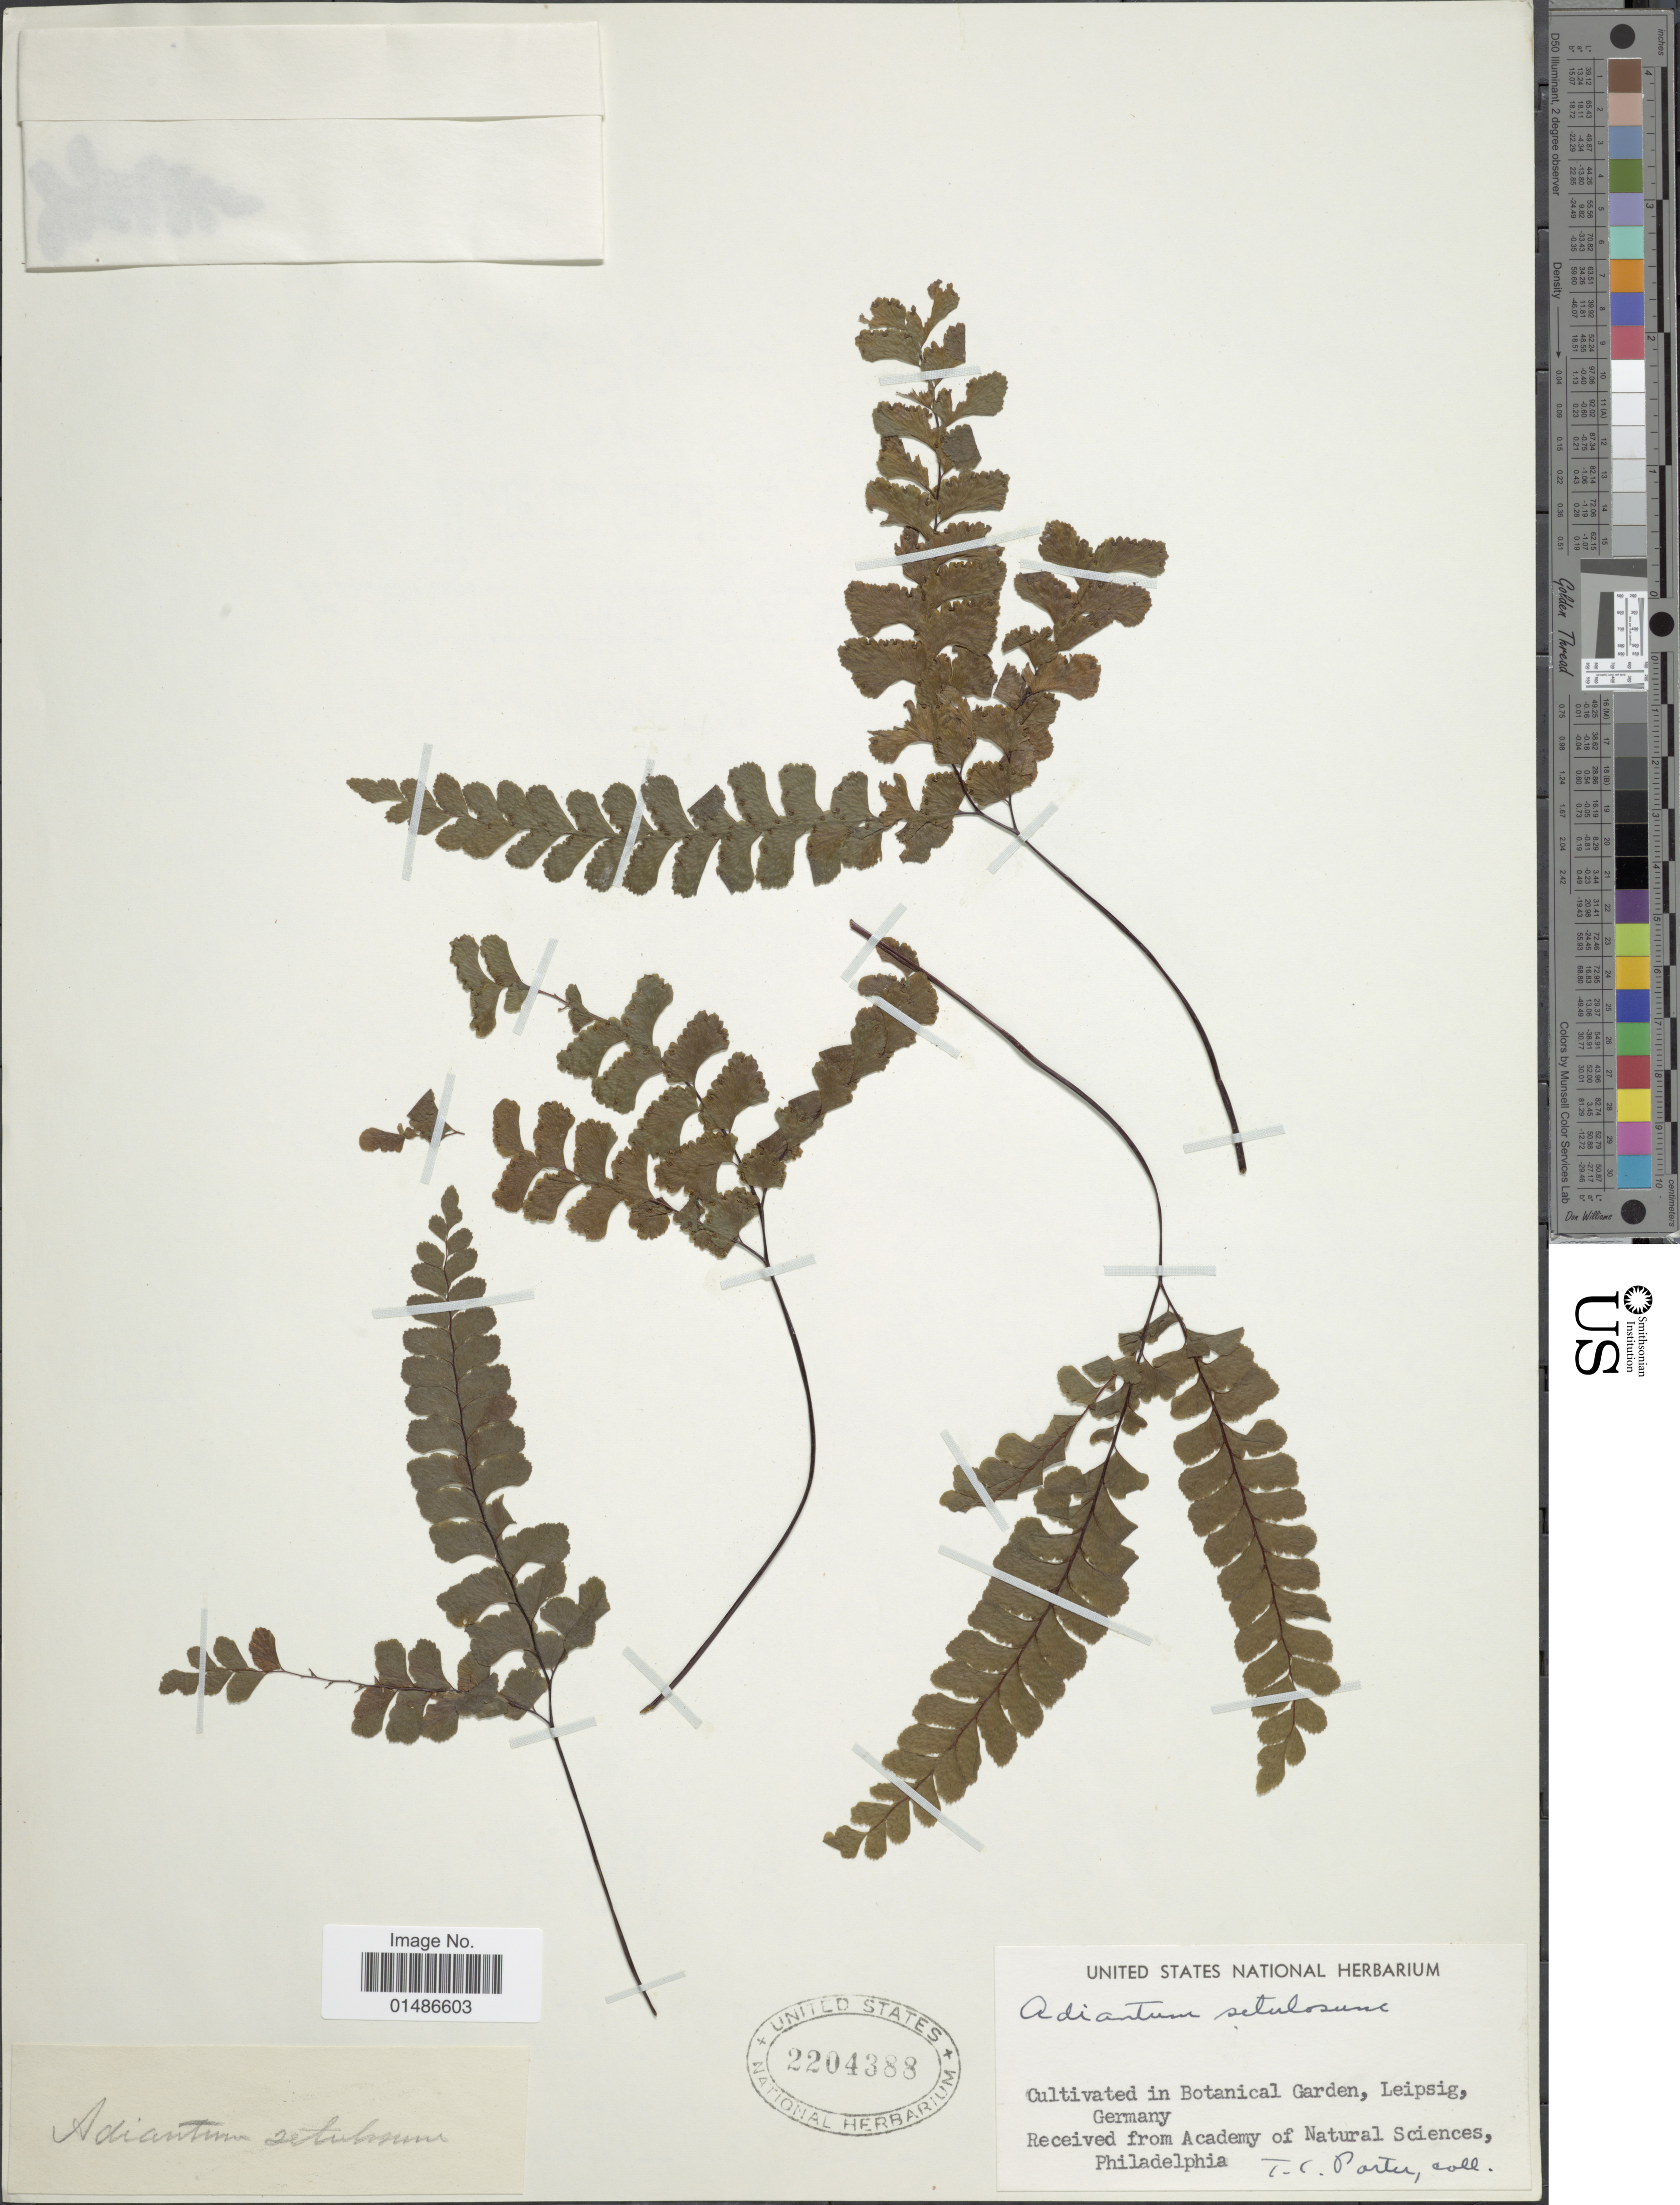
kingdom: Plantae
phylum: Tracheophyta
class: Polypodiopsida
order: Polypodiales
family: Pteridaceae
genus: Adiantum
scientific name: Adiantum setulosum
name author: J. Sm.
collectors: T. C. Porter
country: Germany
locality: Cultivated in Botanical Garden, Leipsig.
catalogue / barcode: US 2204388